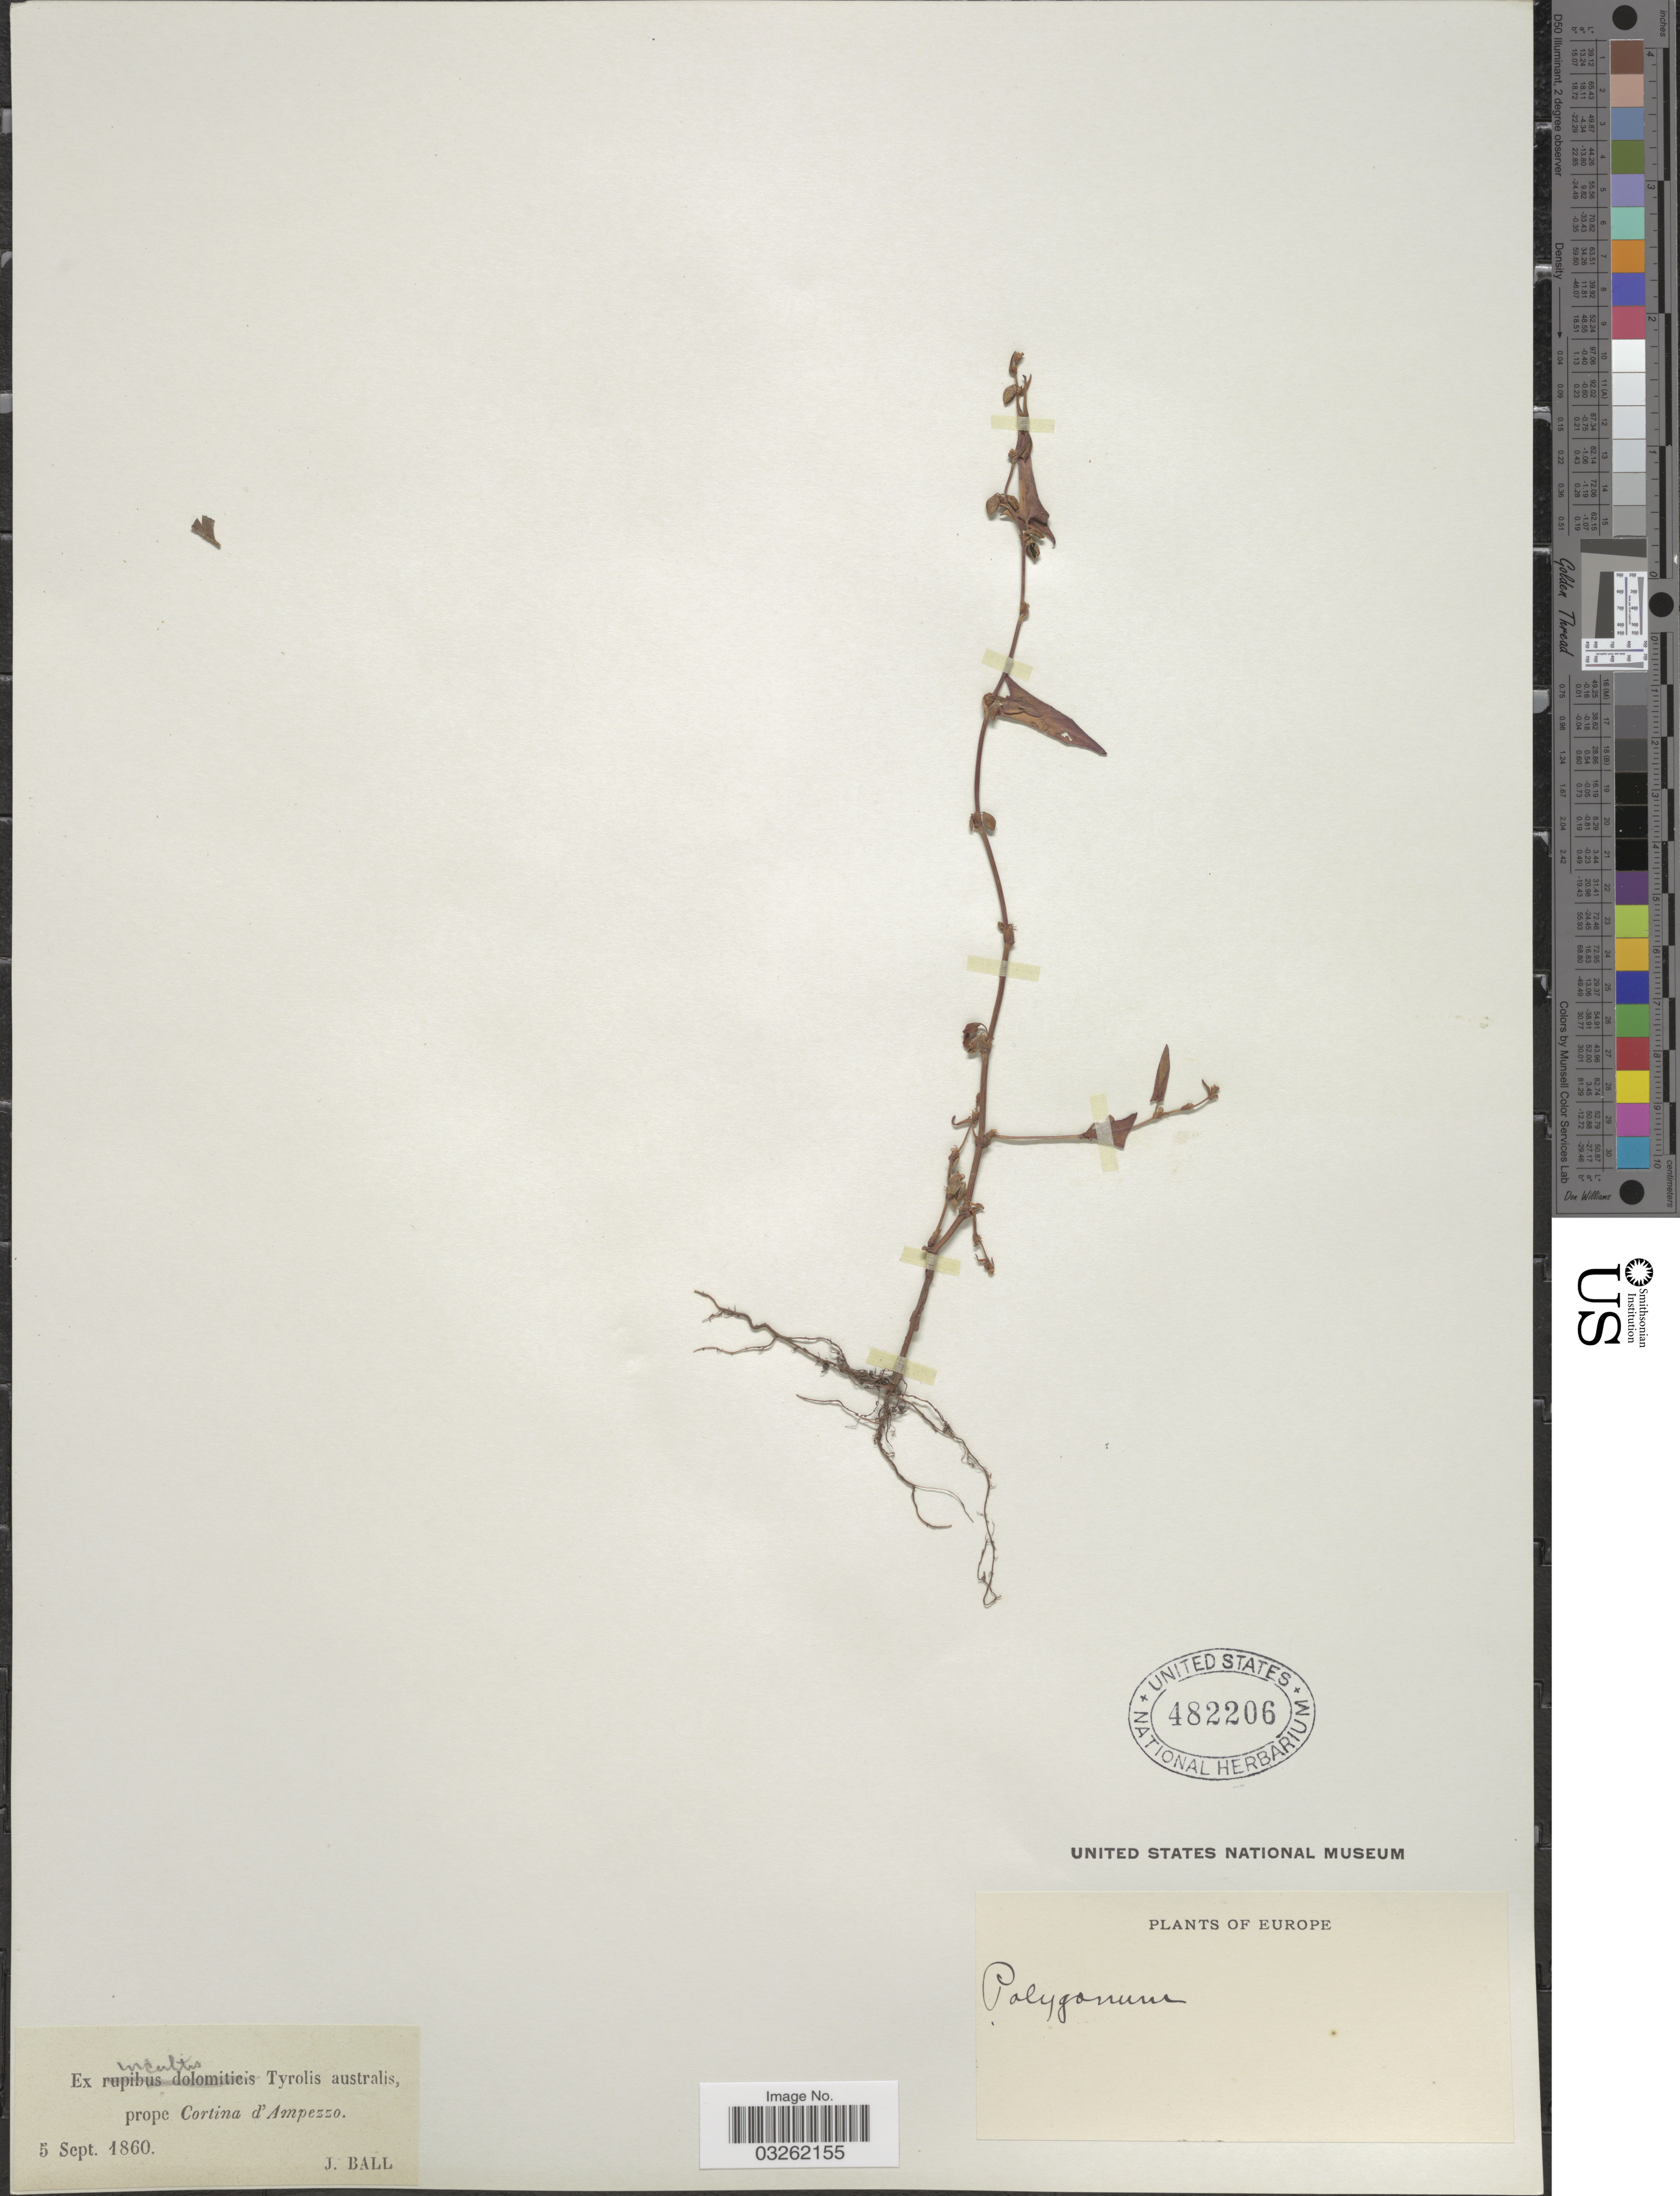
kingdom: Plantae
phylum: Tracheophyta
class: Magnoliopsida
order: Caryophyllales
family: Polygonaceae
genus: Fallopia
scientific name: Fallopia convolvulus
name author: (L.) Á. Löve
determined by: Strong, Mark T., (BOT), Smithsonian Institution - National Museum of Natural History (UNITED STATES)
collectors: J. Ball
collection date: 1860-09-05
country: Italy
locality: Europe. Ex incultis Tyrolis australis, prope Cortina d'Ampezzo.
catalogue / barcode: US 482206